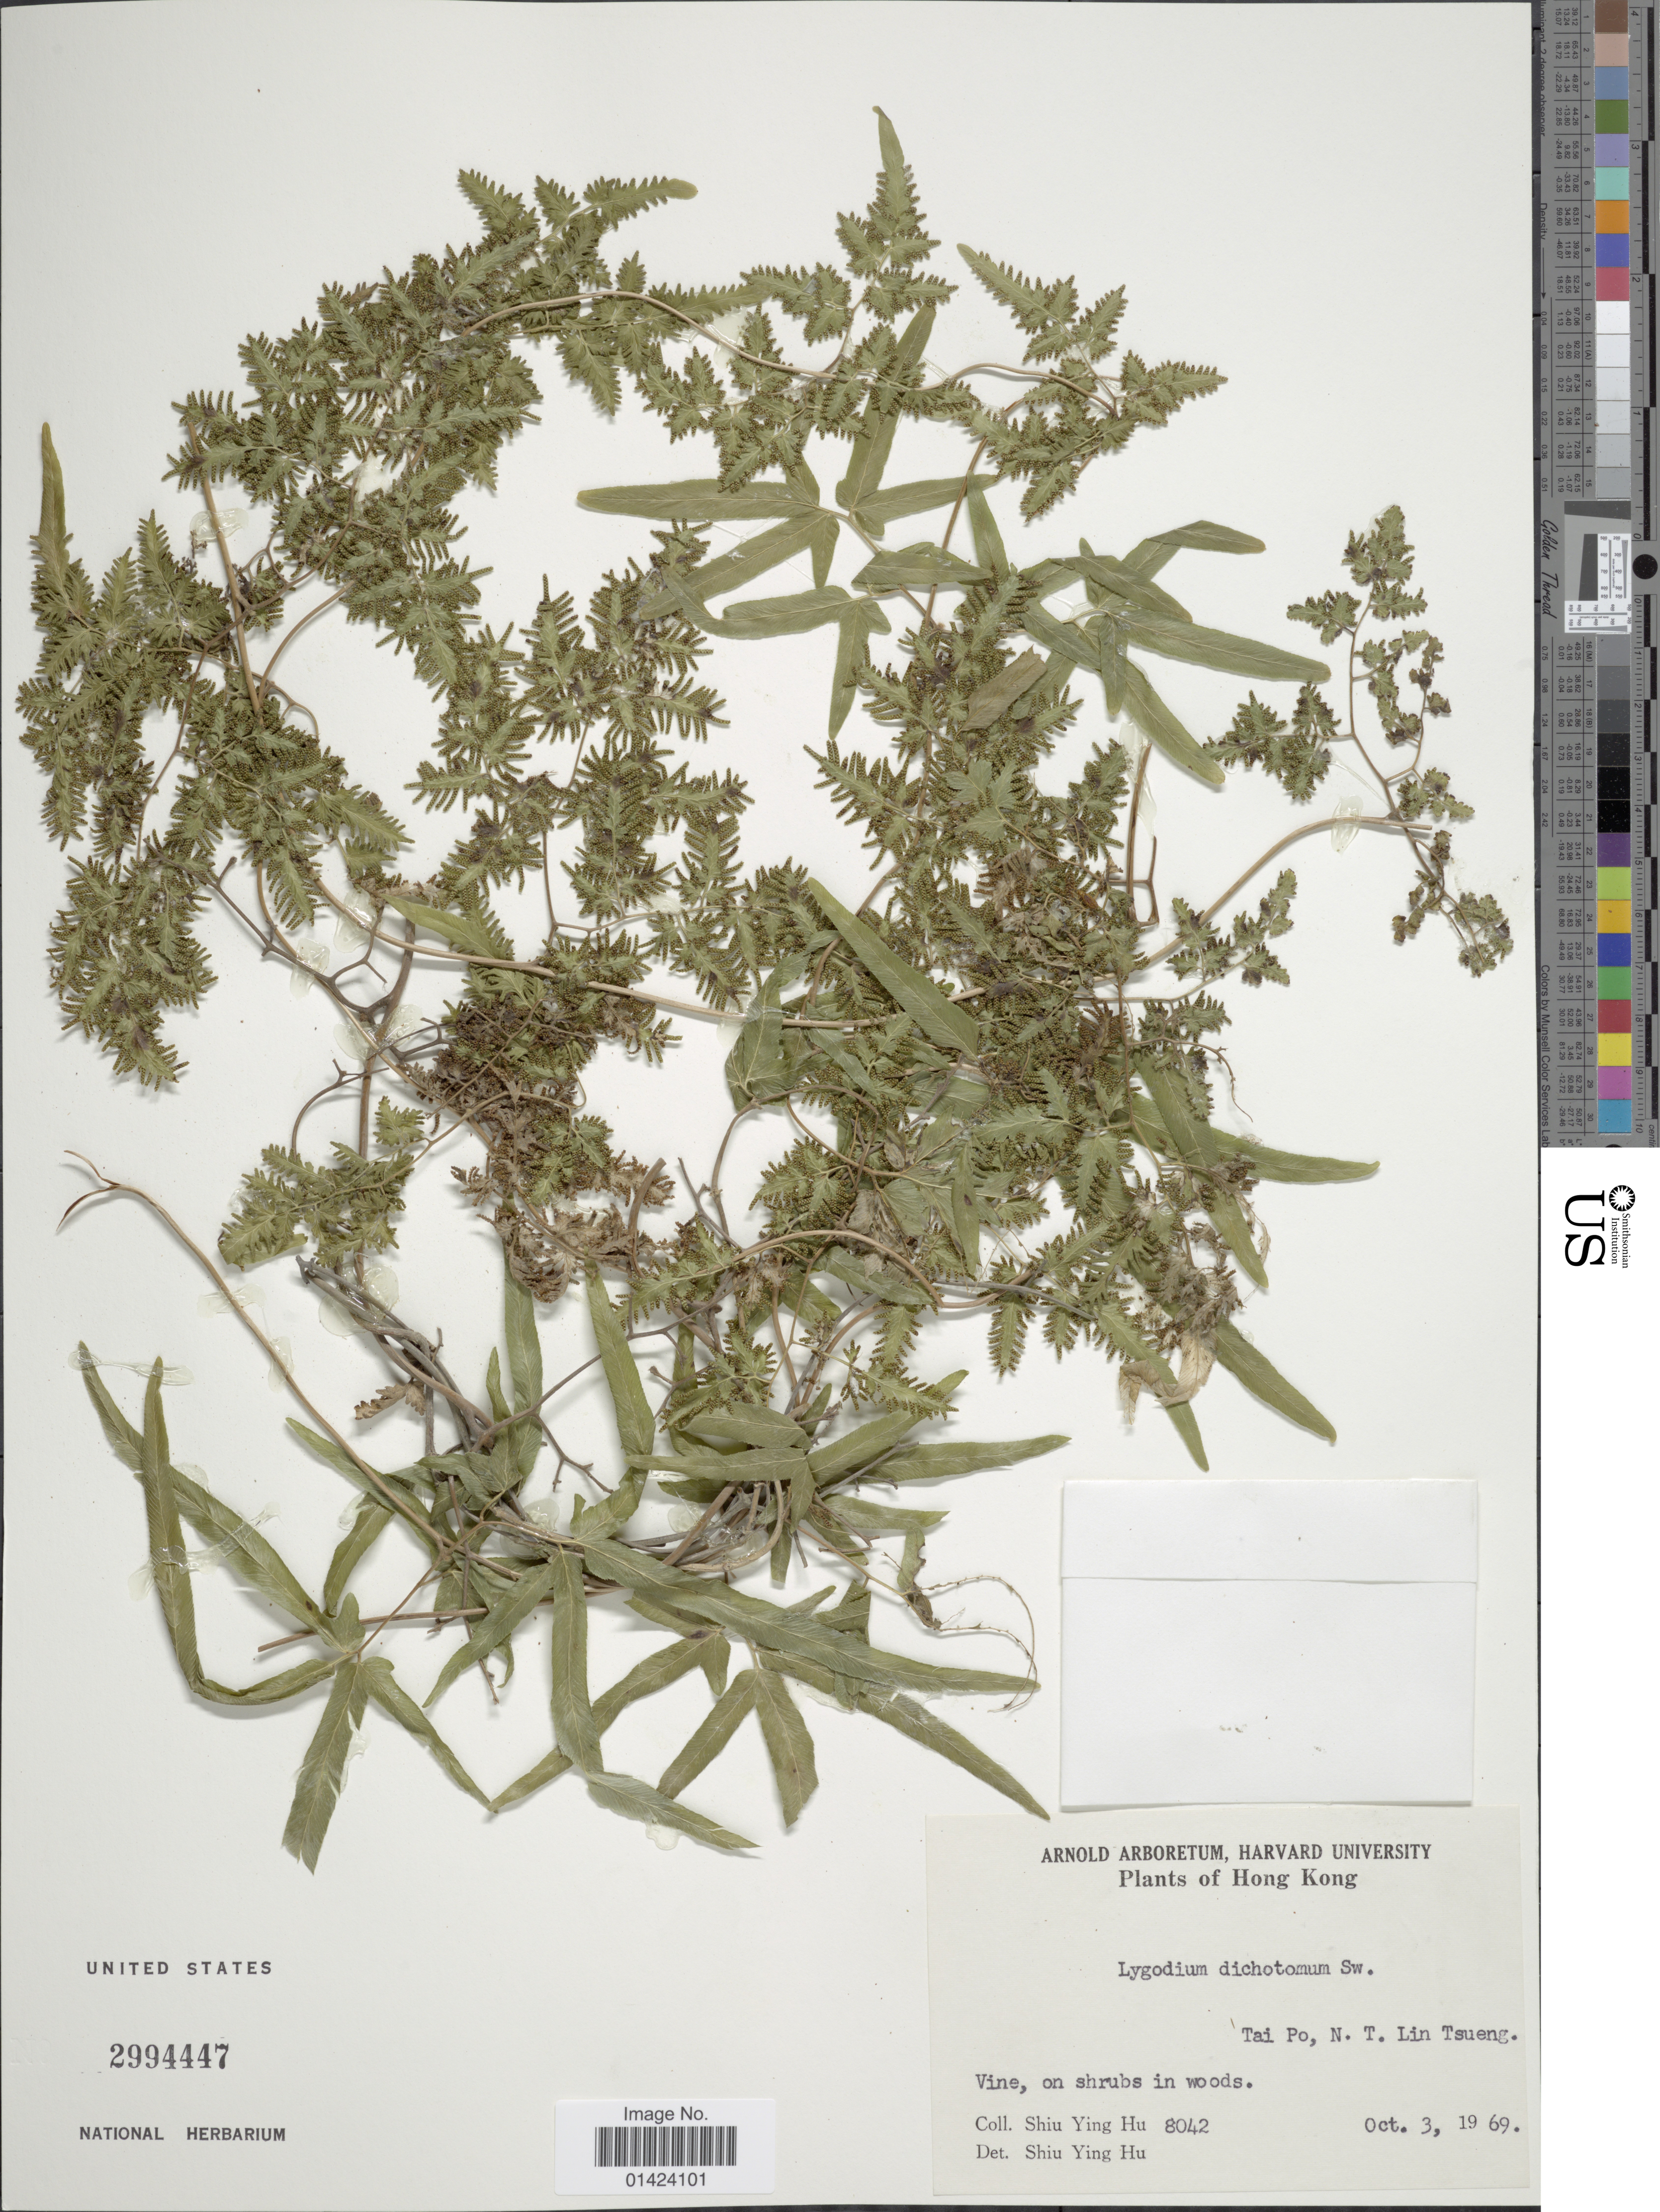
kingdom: Plantae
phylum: Tracheophyta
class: Polypodiopsida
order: Schizaeales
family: Lygodiaceae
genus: Lygodium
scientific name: Lygodium flexuosum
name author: Sw.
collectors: S. Y. Hu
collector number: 8042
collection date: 1969-10-03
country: China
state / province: Hong Kong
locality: Hong Kong, Tai Po, N.T. Lin Tsueng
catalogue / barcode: US 2994447